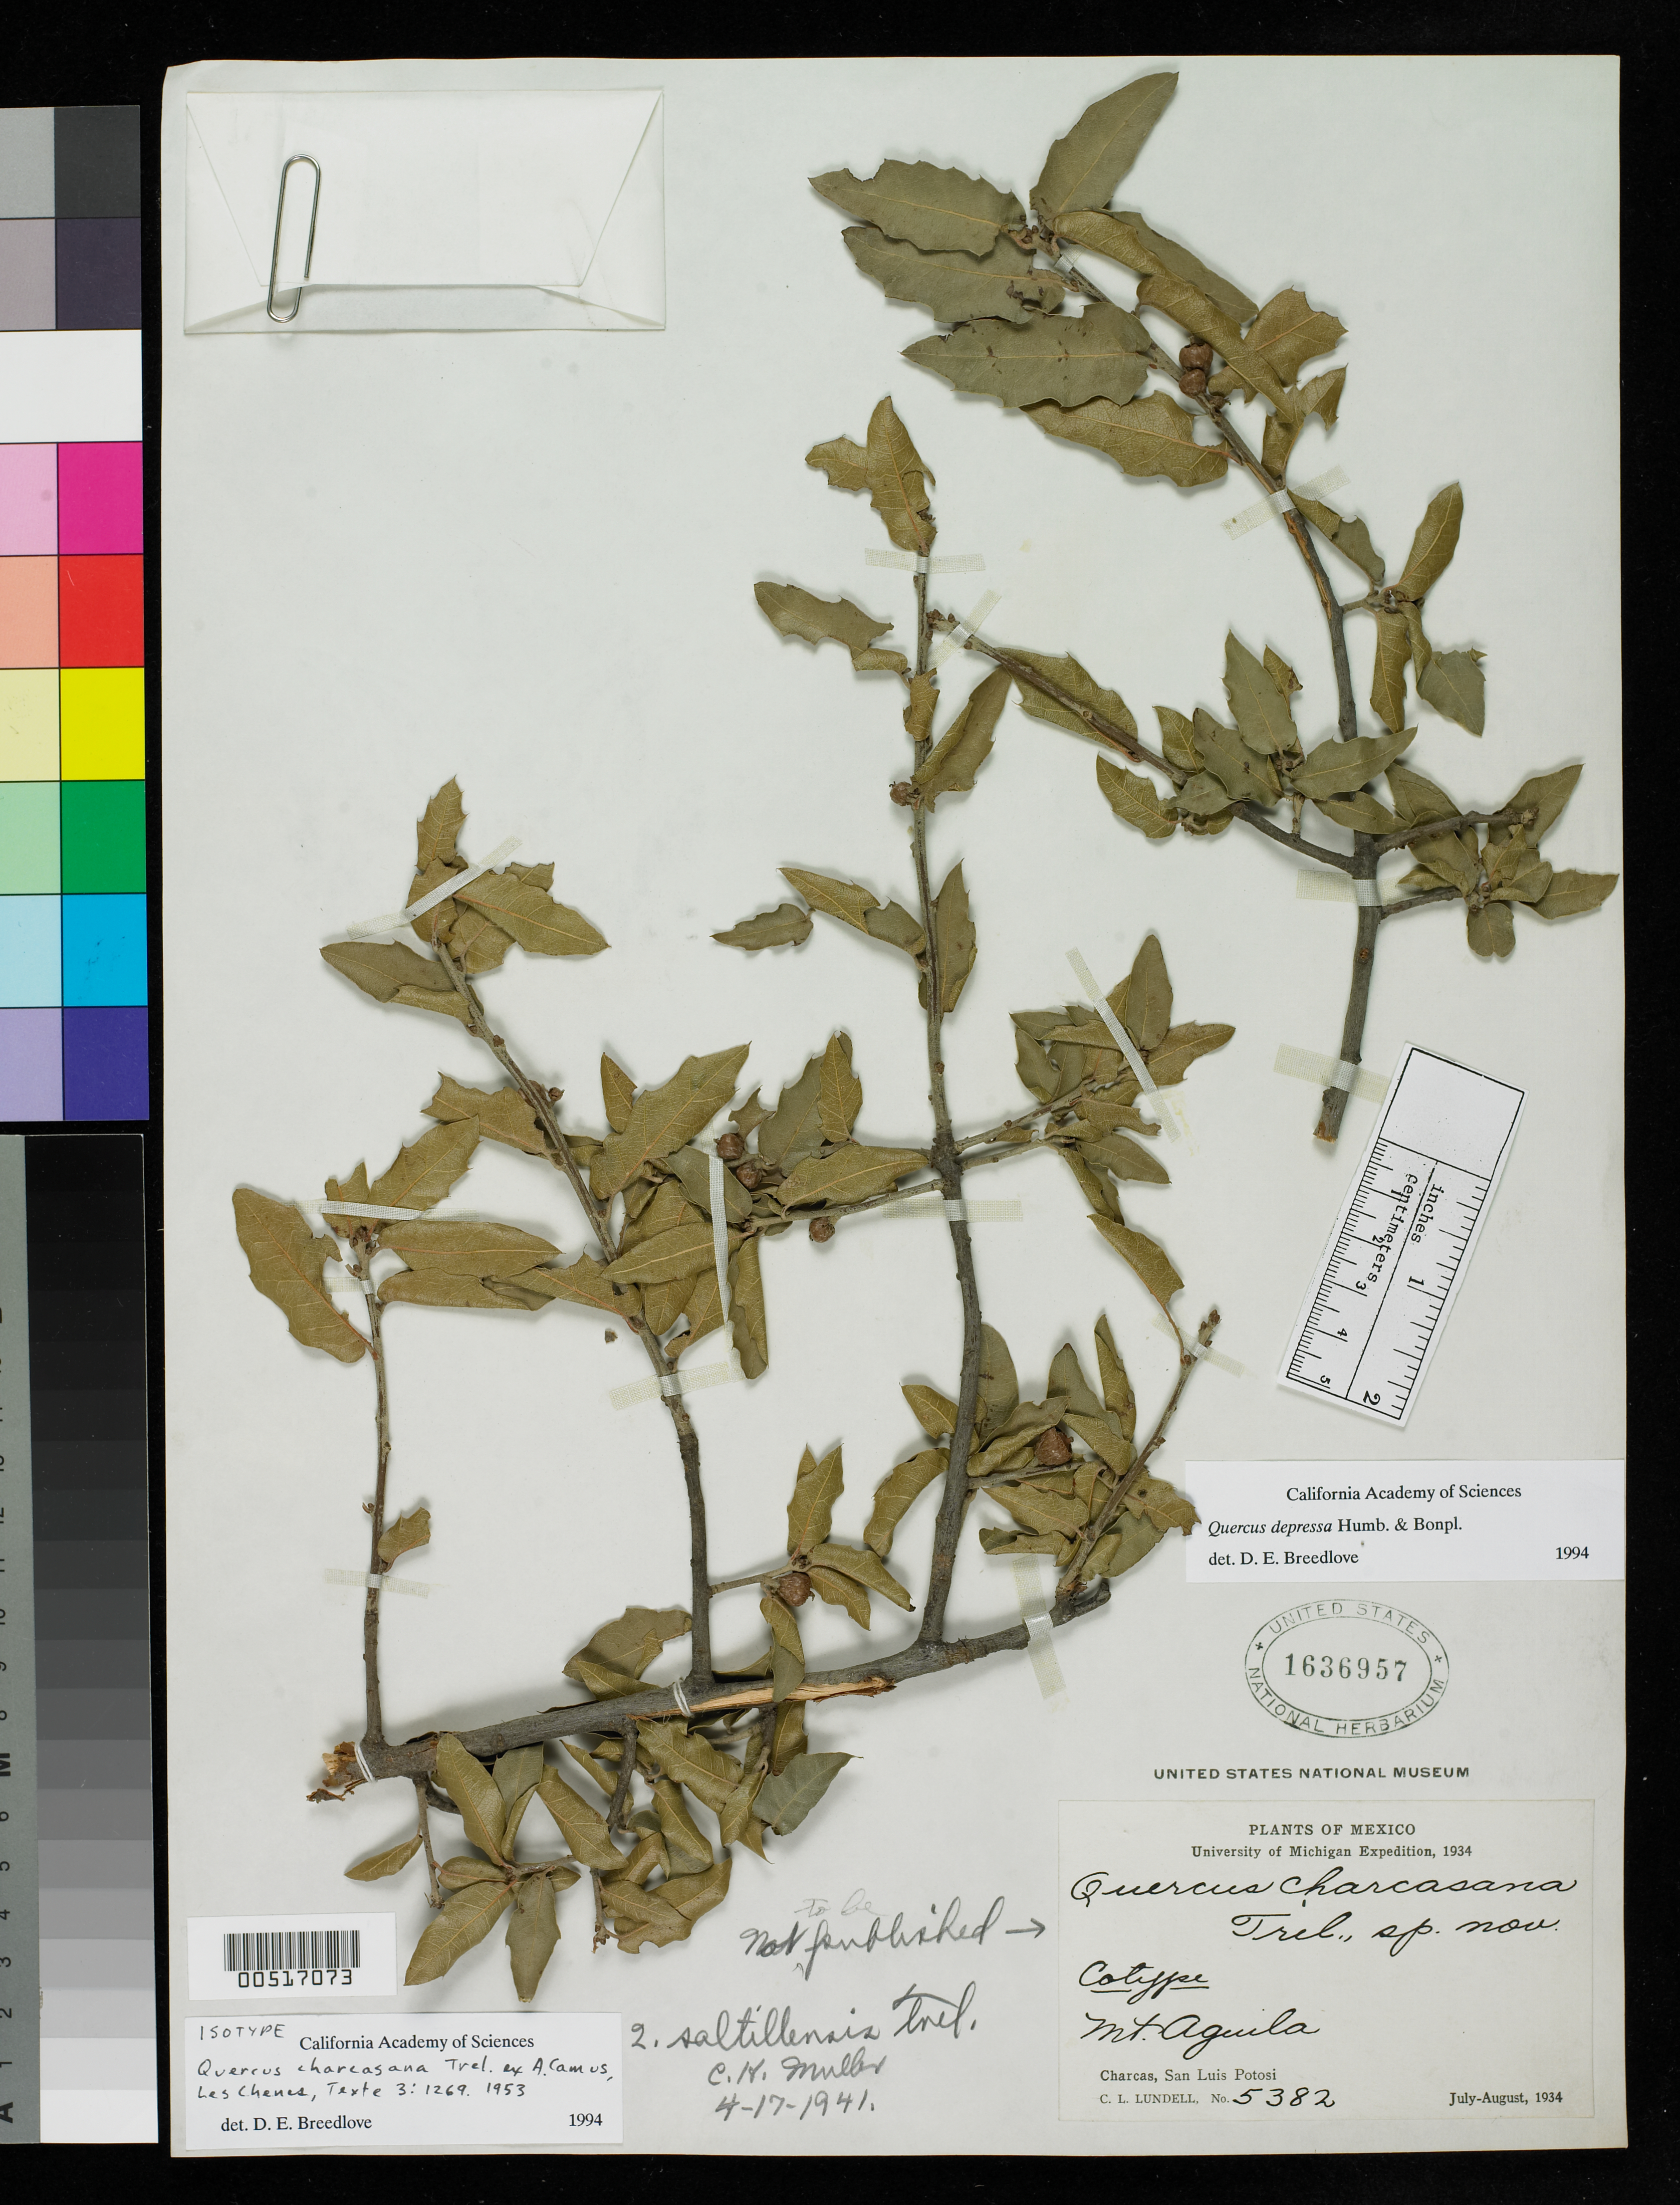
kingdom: Plantae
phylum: Tracheophyta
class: Magnoliopsida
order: Fagales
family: Fagaceae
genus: Quercus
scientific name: Quercus charcasana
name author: Trel. ex A. Camus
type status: Isotype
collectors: C. L. Lundell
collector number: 5382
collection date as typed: Jul 1934 to -- Aug 1934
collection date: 1934-07/1934-08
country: Mexico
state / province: San Luis Potosi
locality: Charcas, Mt. Aguila.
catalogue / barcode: US 1636957